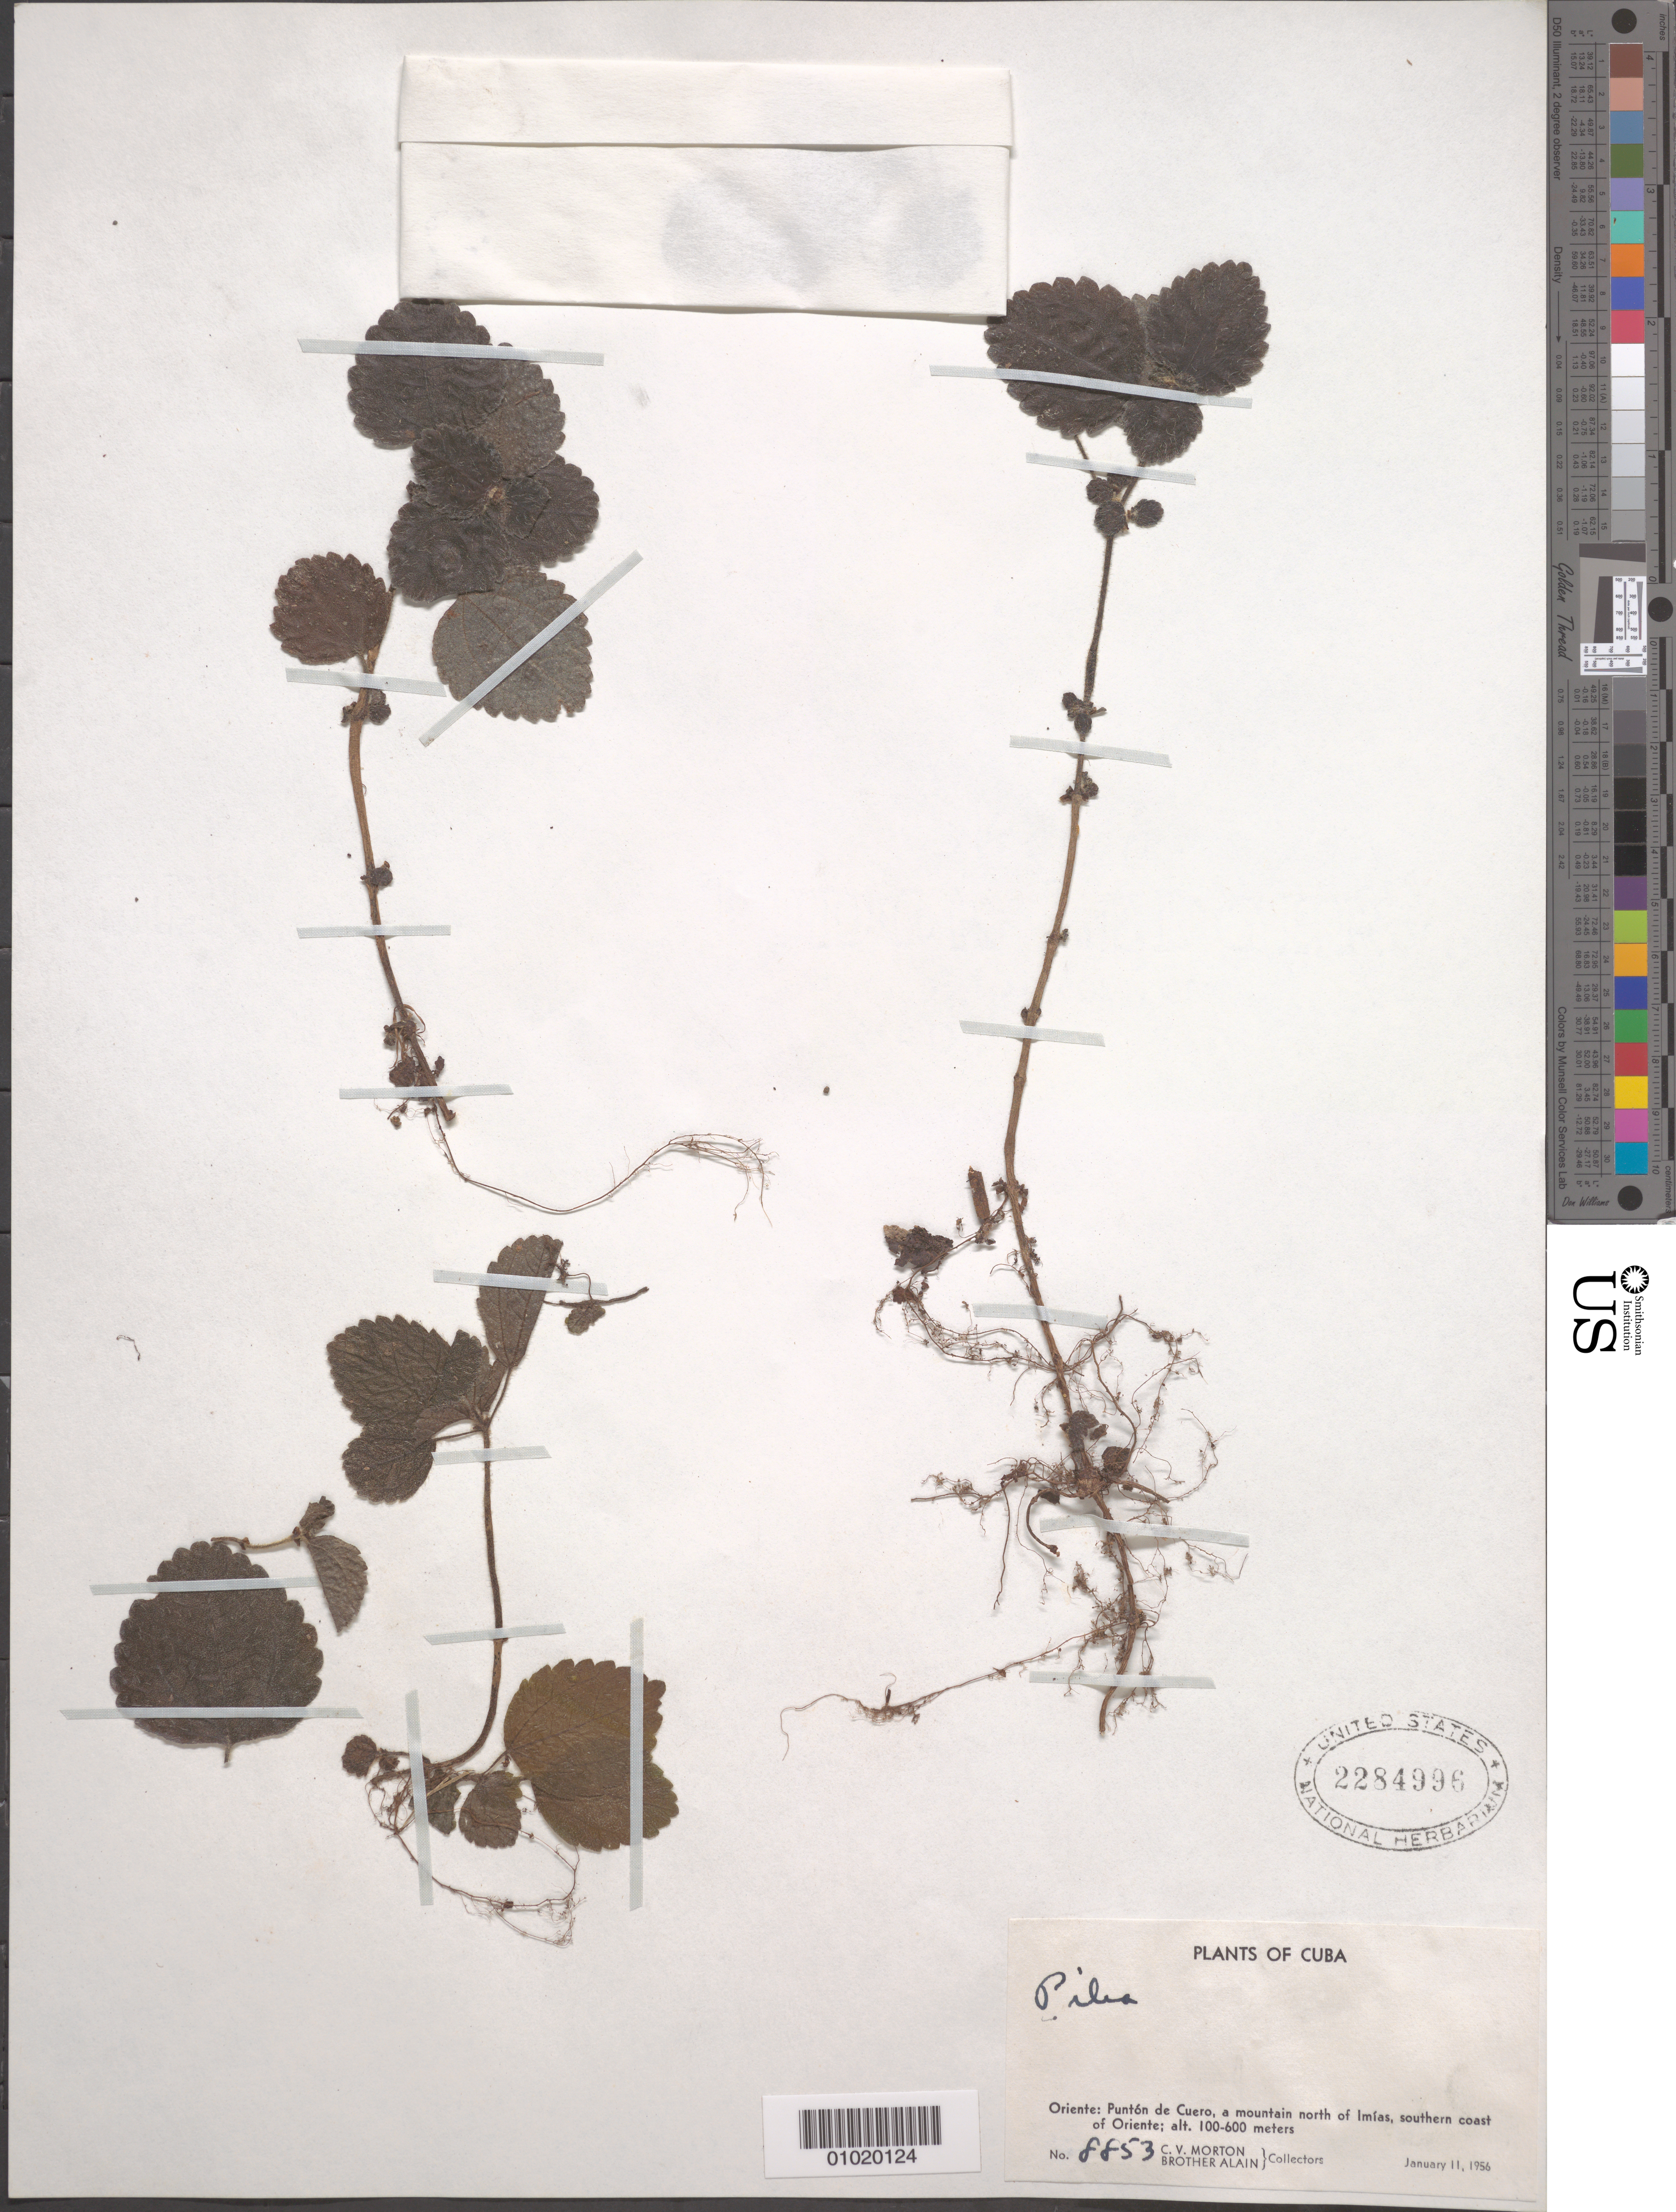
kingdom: Plantae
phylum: Tracheophyta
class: Magnoliopsida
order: Rosales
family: Urticaceae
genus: Pilea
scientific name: Pilea sp.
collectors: C. V. Morton & A. H. Liogier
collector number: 8853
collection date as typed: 11 Jan 1956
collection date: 1956-01-11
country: Cuba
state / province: Guantanamo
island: Cuba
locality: Punton de Cuero, a mountain north of Imias, southern coast of Oriente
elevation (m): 100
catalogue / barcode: US 2284996